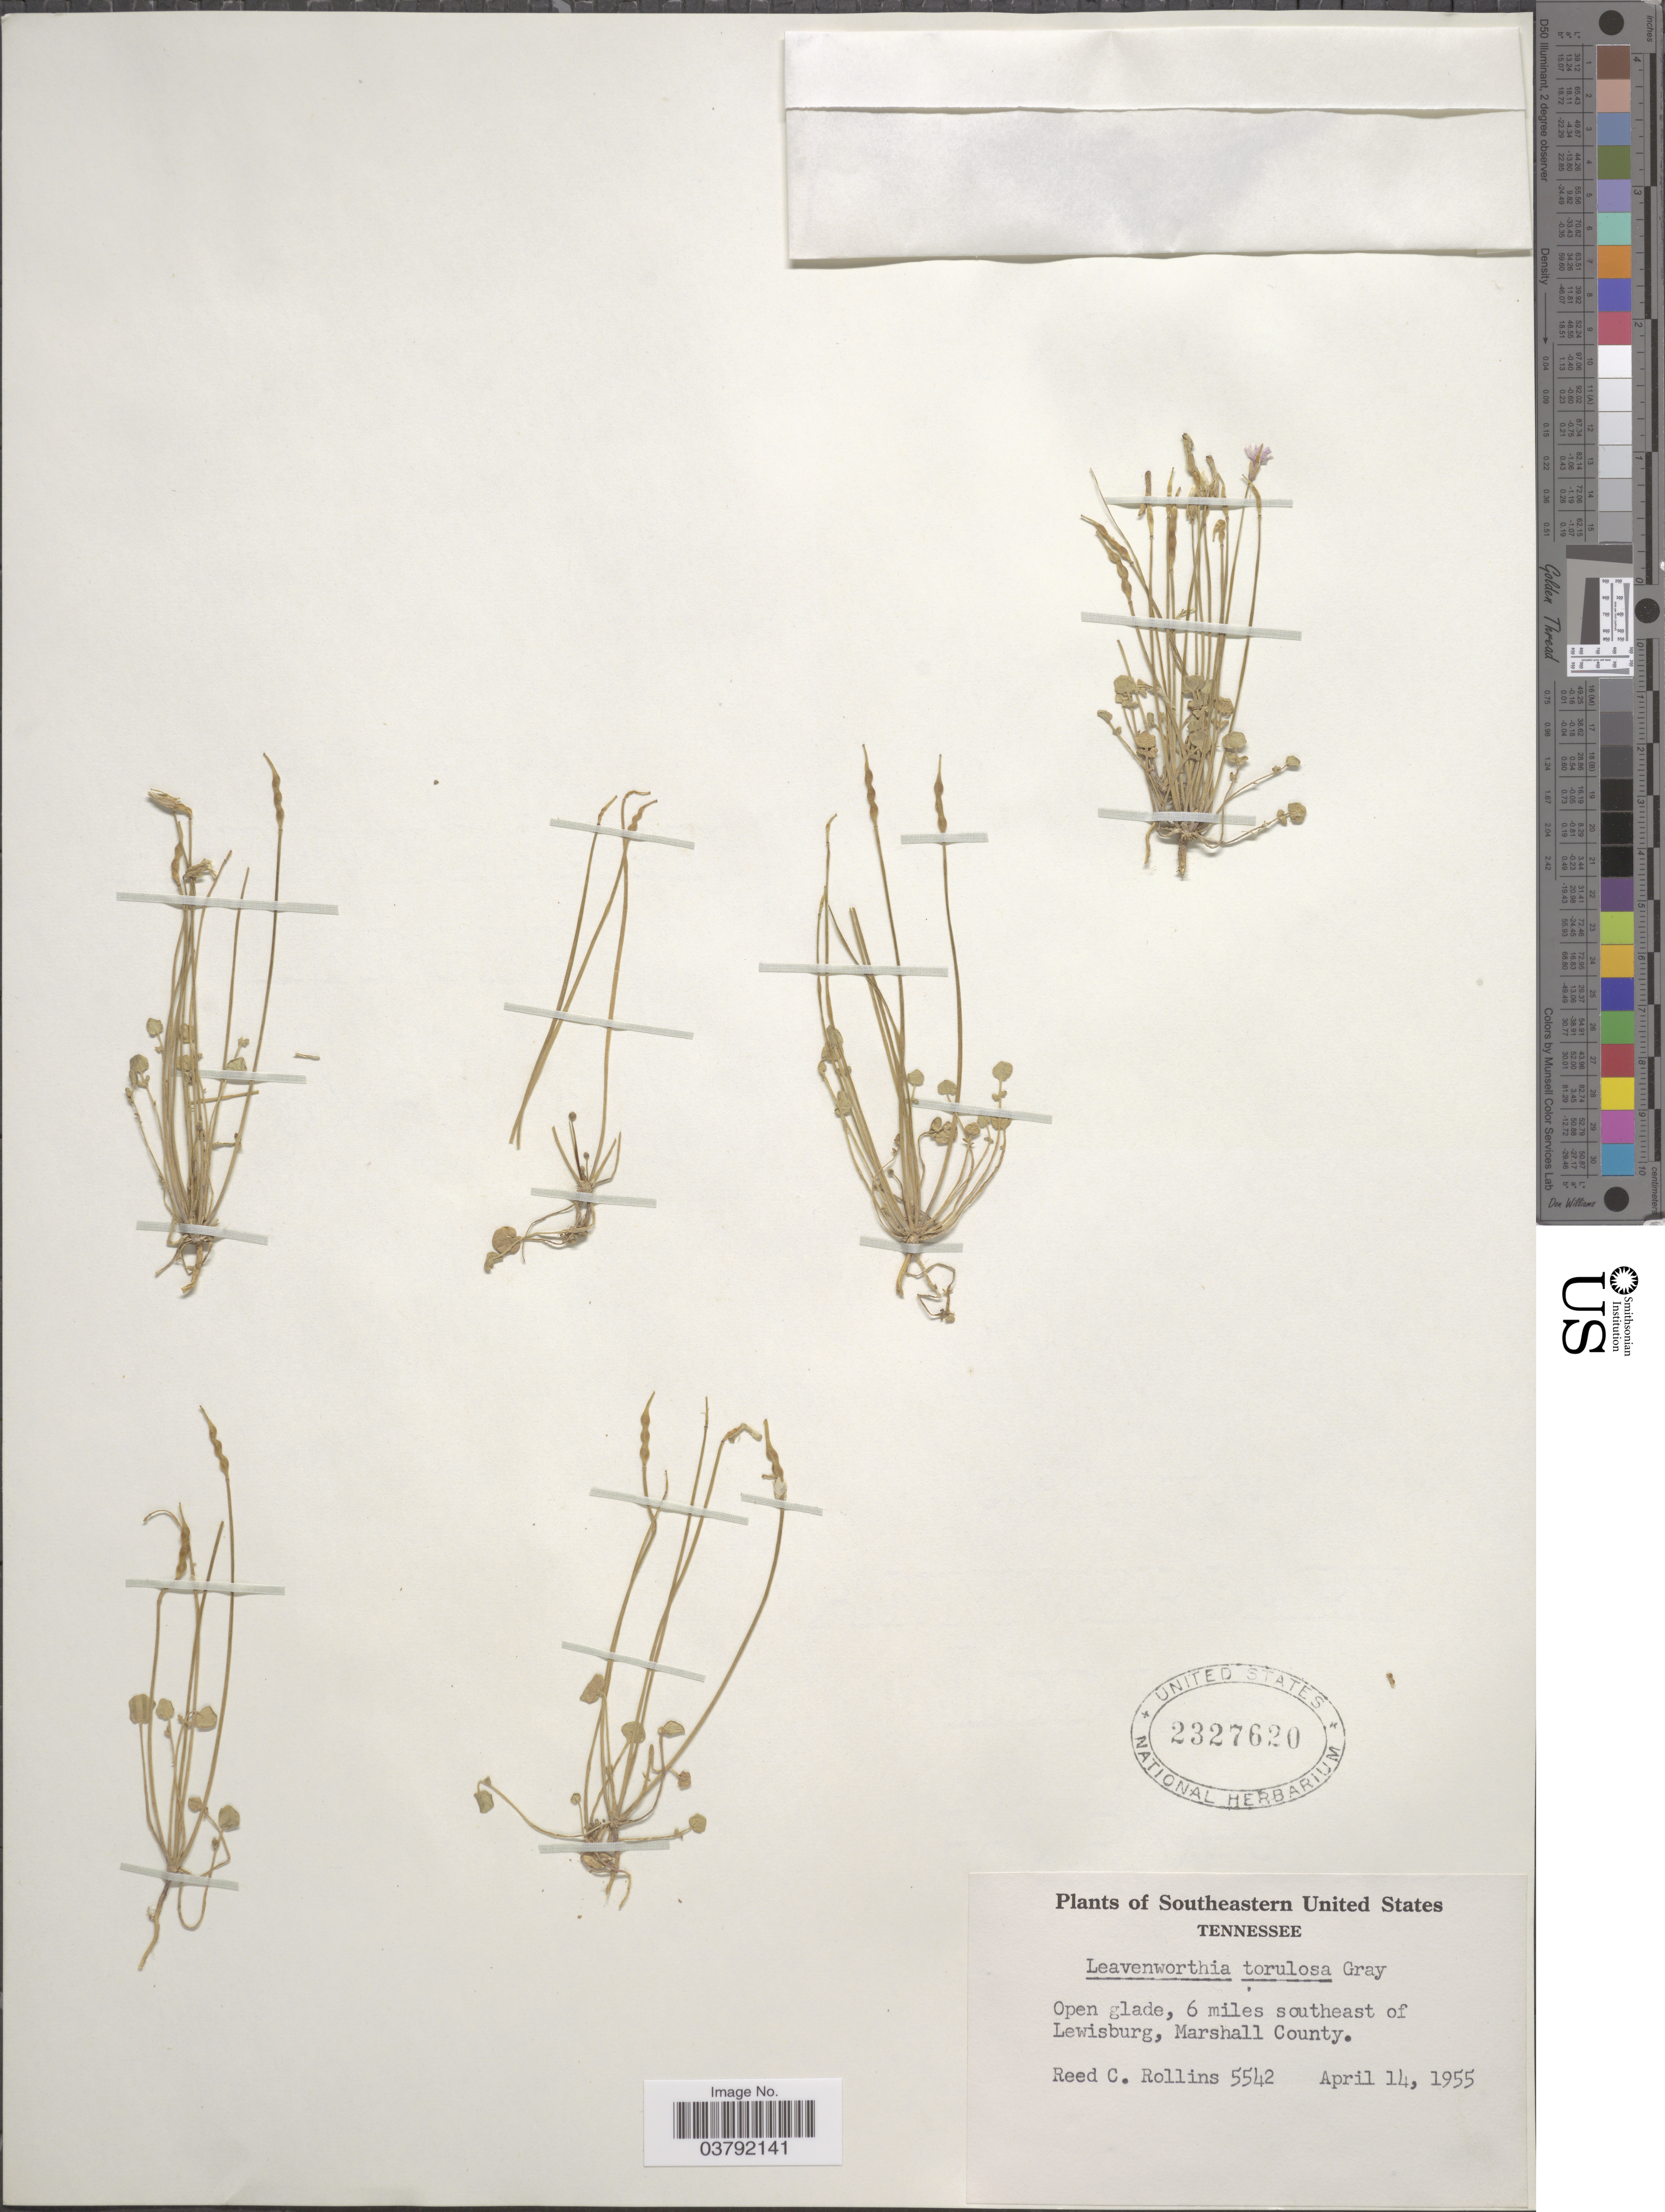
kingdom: Plantae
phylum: Tracheophyta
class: Magnoliopsida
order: Brassicales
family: Brassicaceae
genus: Leavenworthia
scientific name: Leavenworthia torulosa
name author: A. Gray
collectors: R. C. Rollins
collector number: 5542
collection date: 1955-04-14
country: United States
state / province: Tennessee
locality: Southeastern United States. 6 miles southeast of Lewisburg, Marshall County.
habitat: open glade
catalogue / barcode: US 2327620